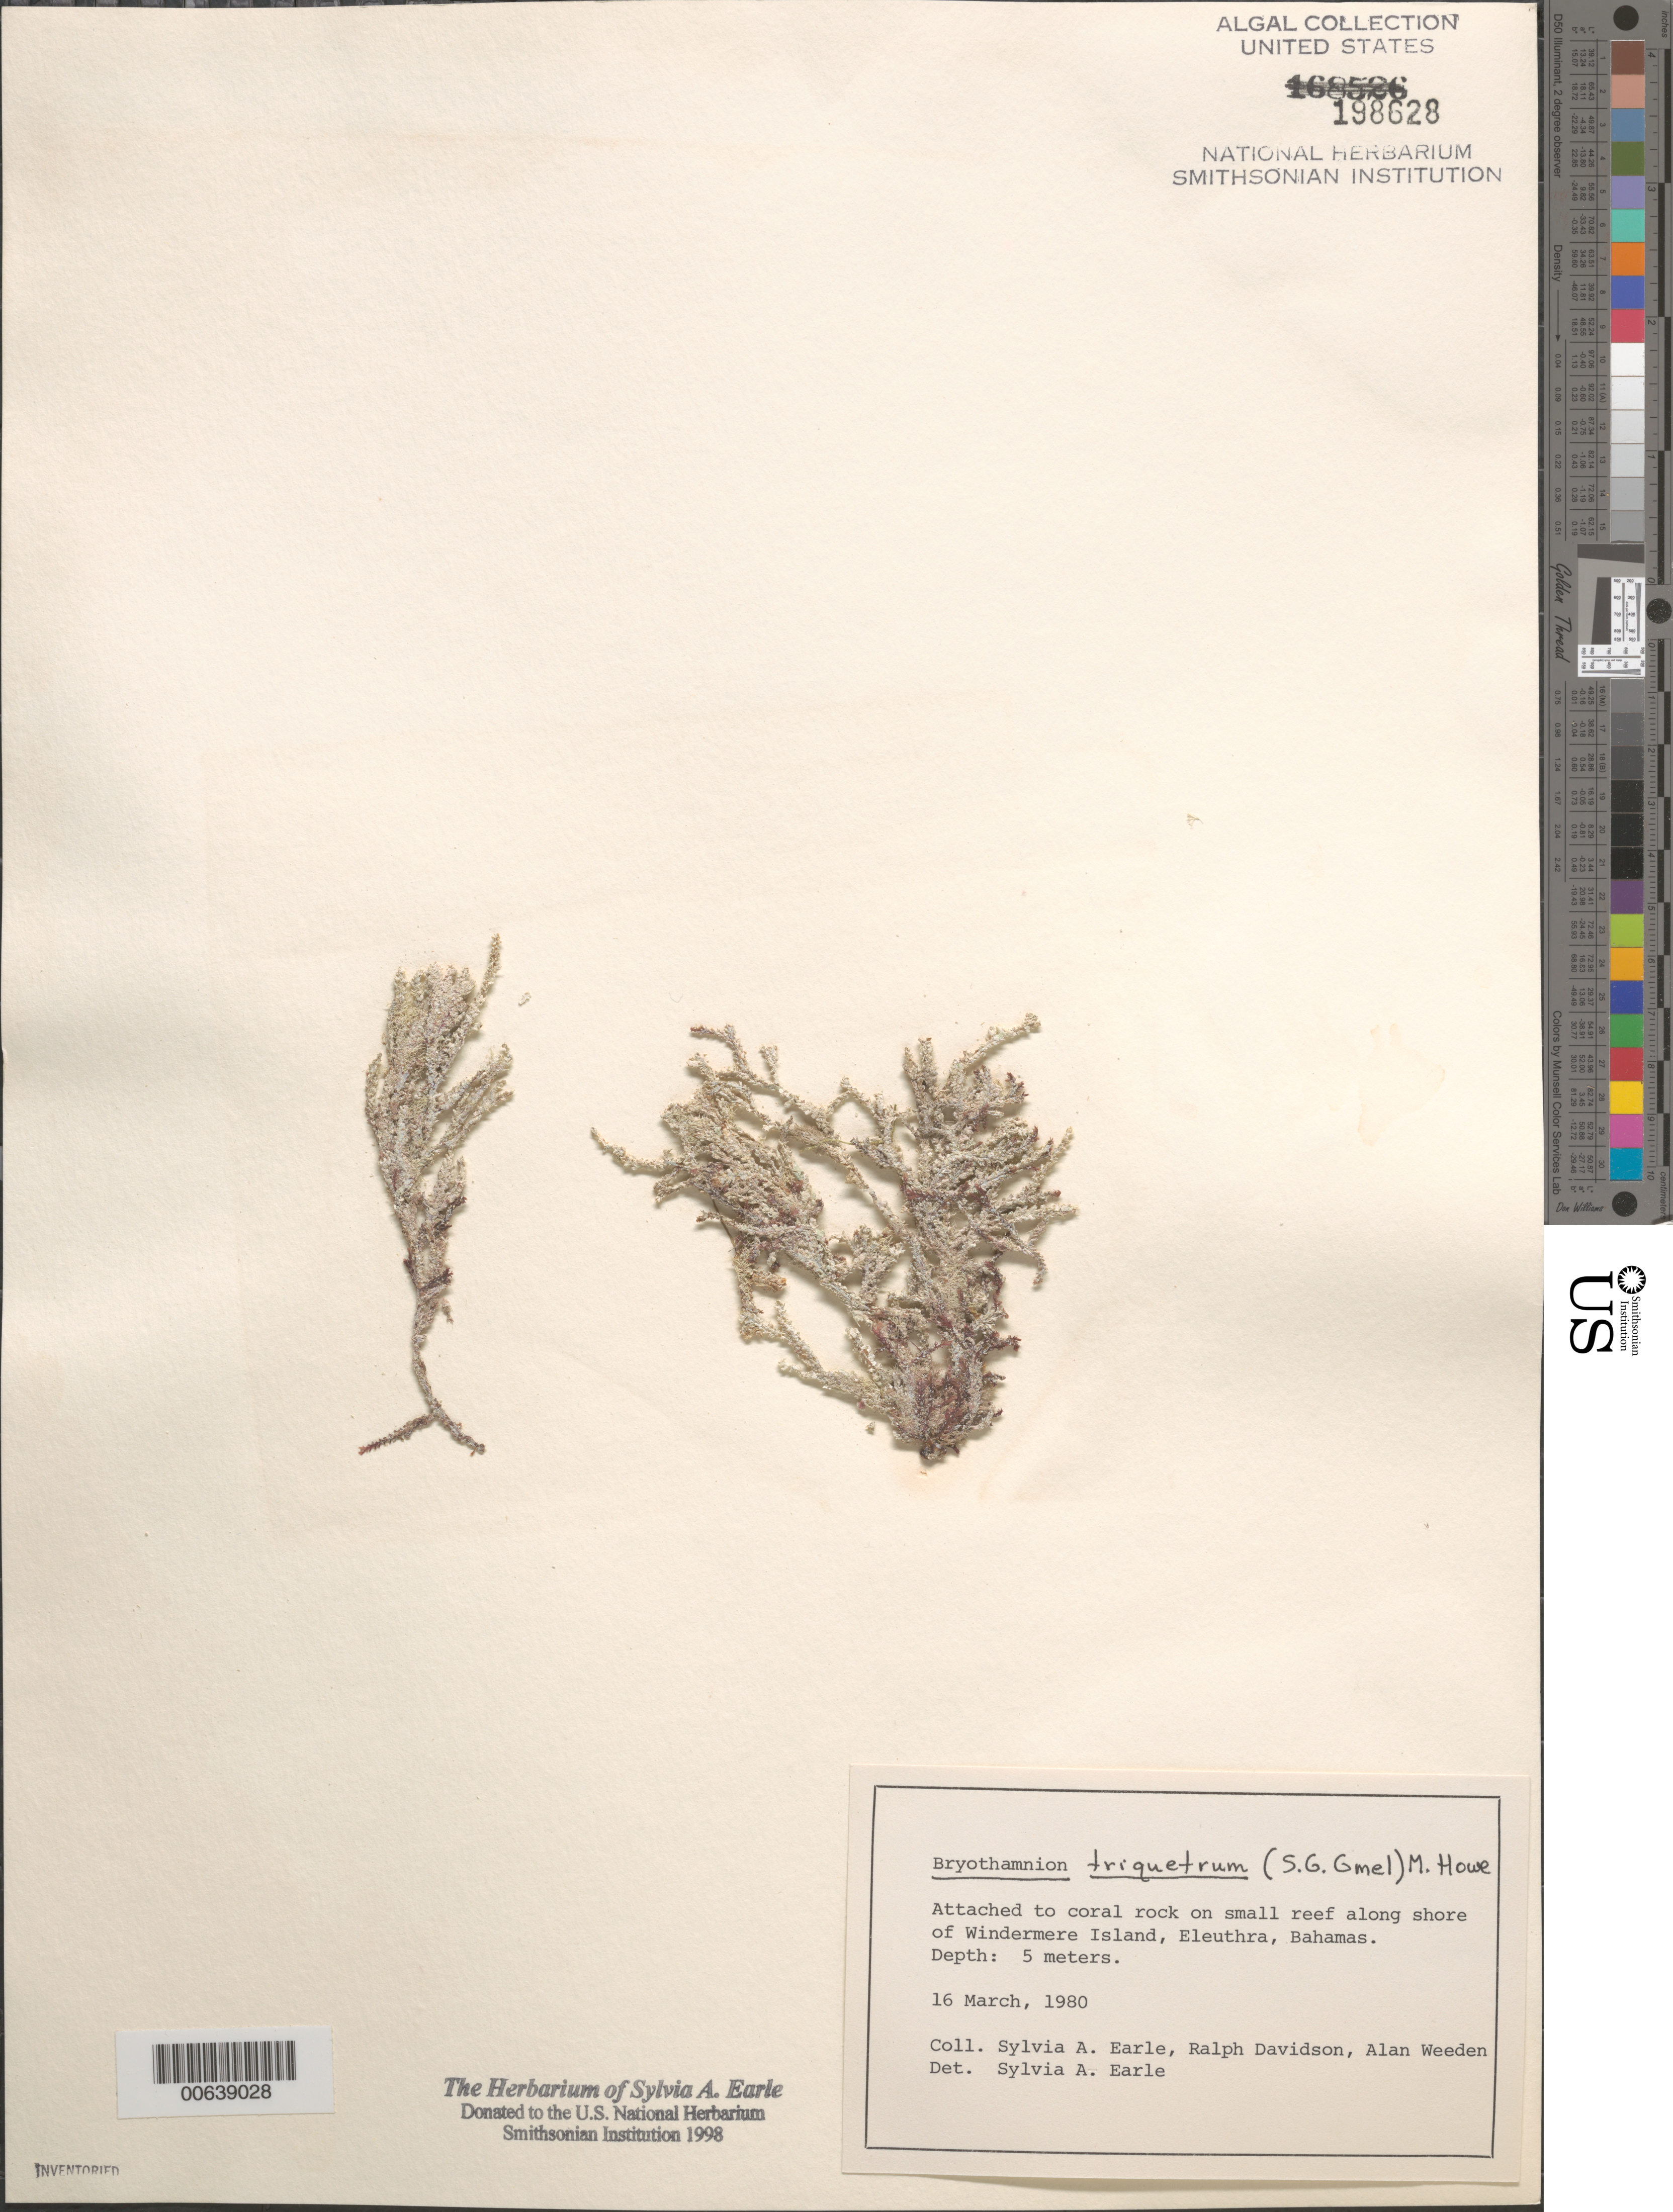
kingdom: Plantae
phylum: Rhodophyta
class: Florideophyceae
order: Ceramiales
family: Rhodomelaceae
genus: Alsidium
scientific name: Alsidium triquetrum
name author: (S.G. Gmel.) Trevis.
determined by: Algae name updating Project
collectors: S. A. Earle, R. Davidson & A. Weeden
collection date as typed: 16 Mar 1980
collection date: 1980-03-16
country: Bahamas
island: Eleuthera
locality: Windermere Island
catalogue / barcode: US 198628